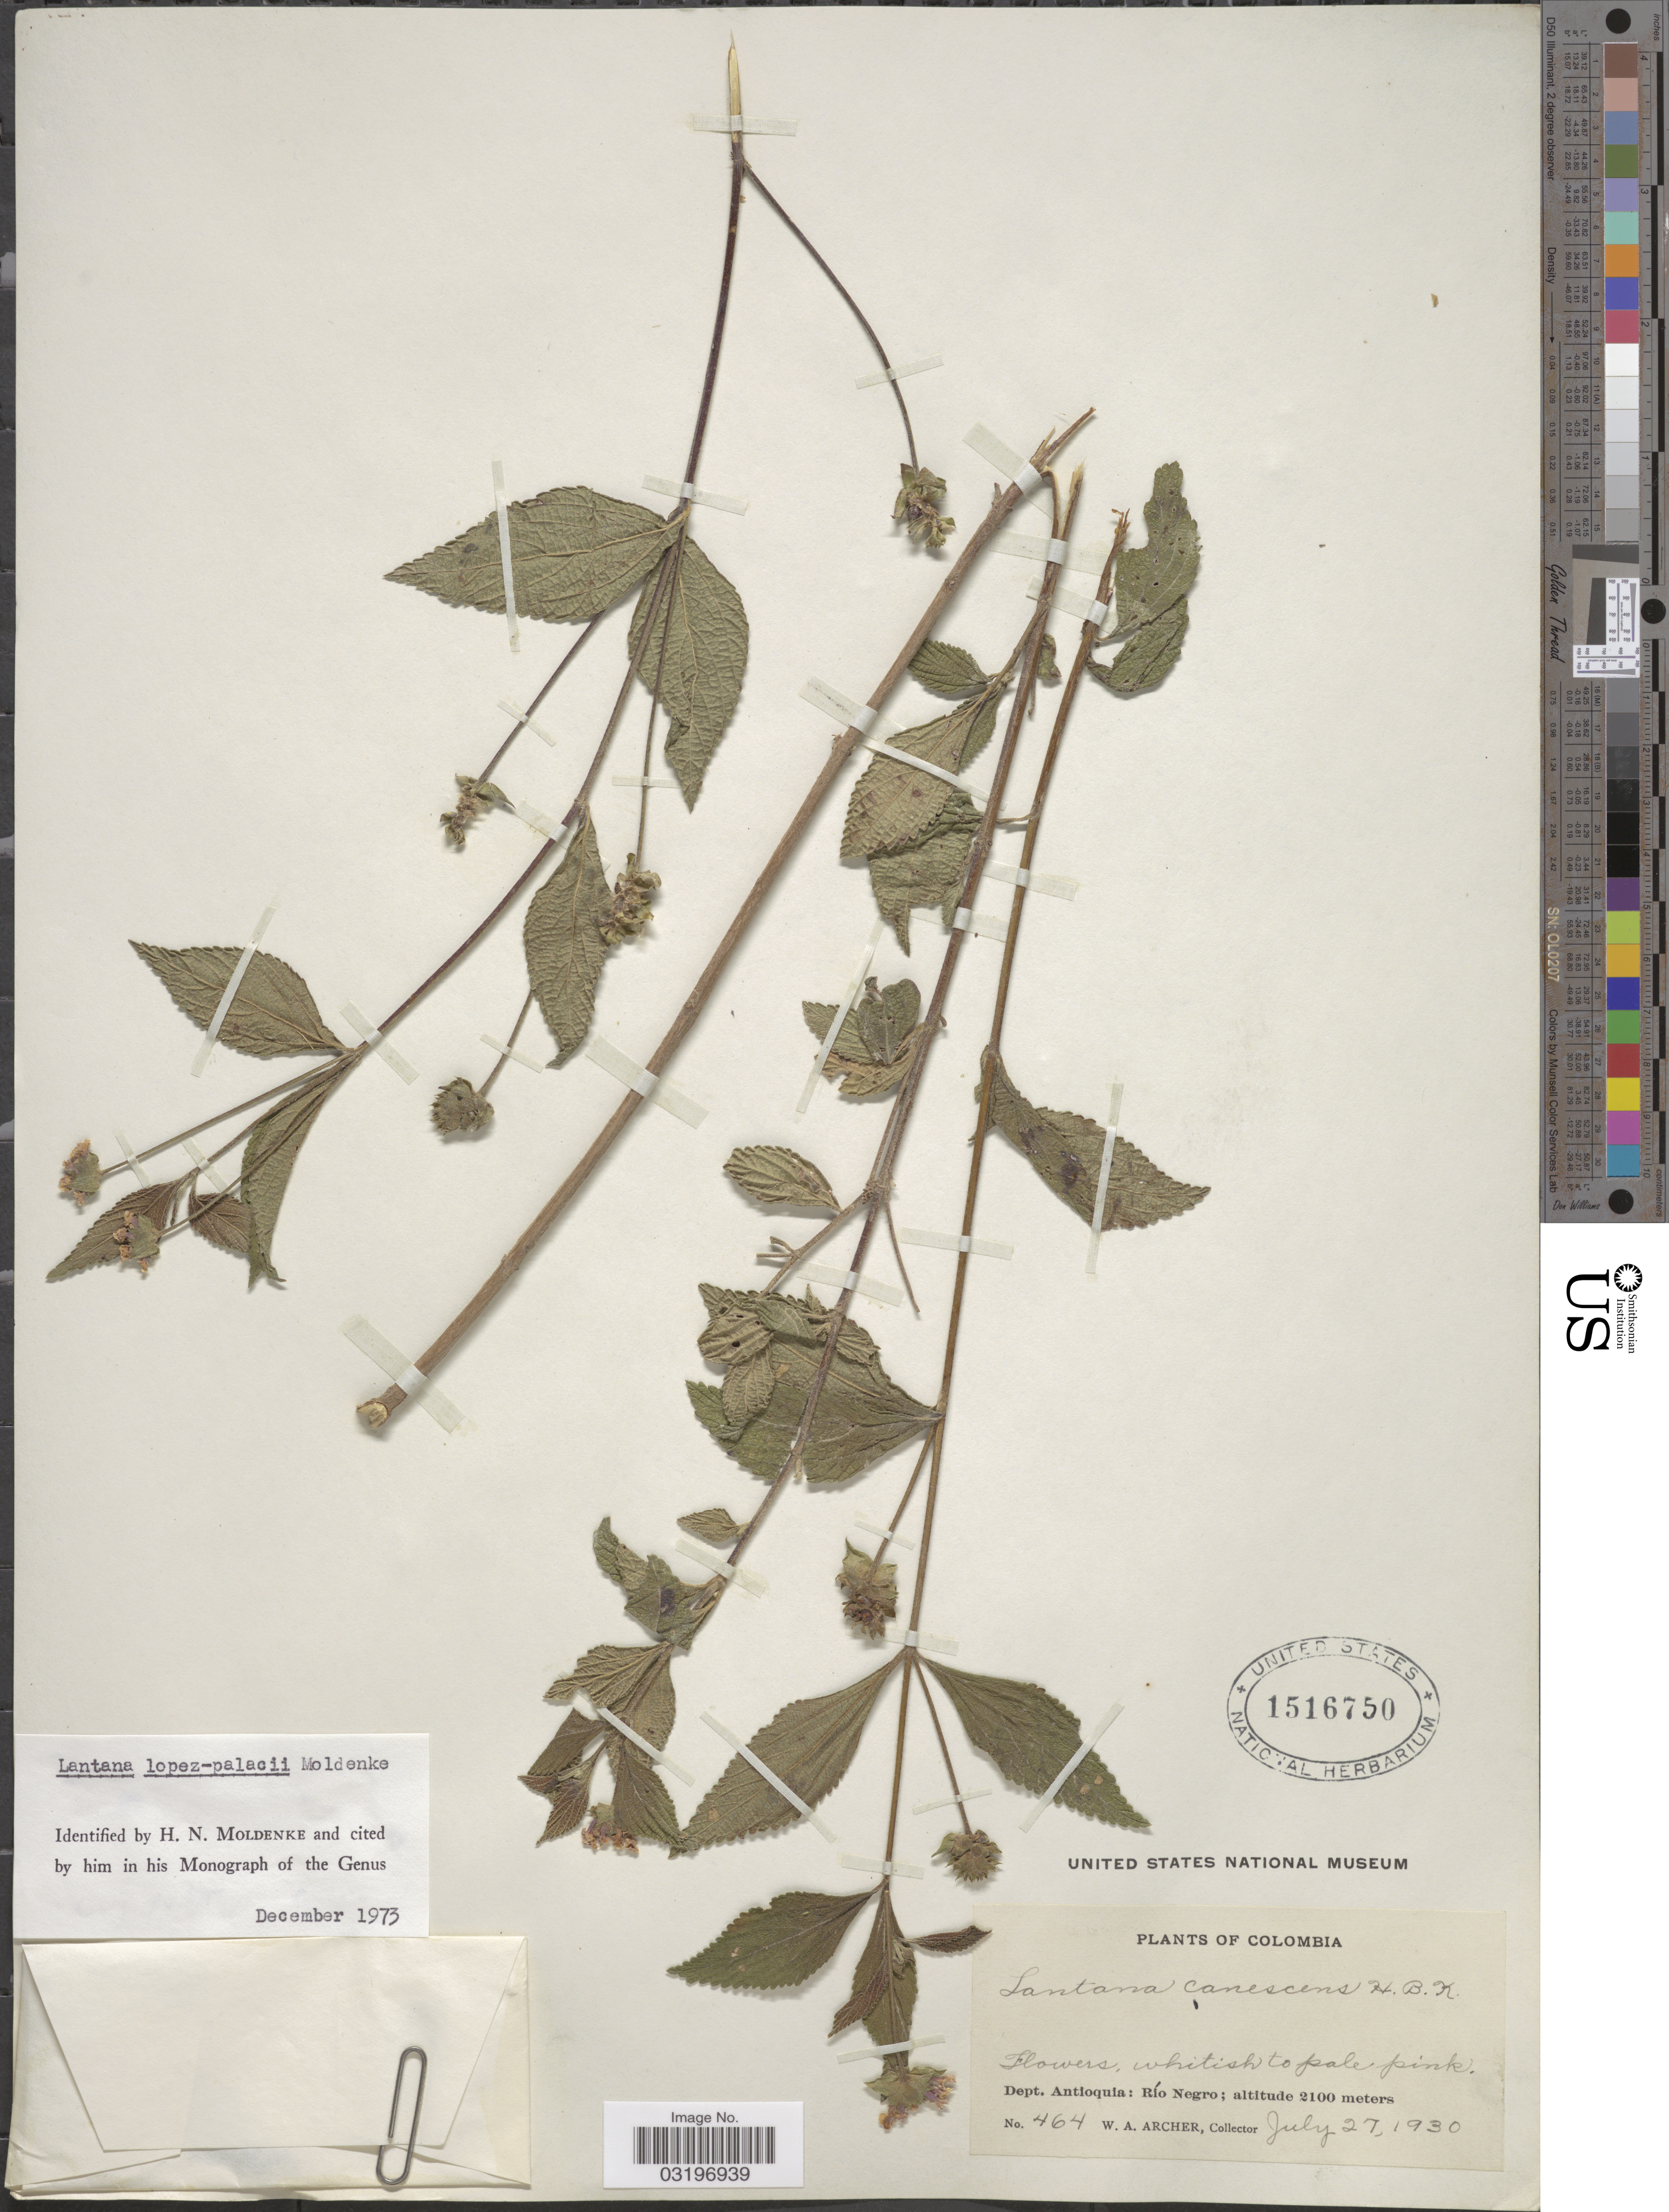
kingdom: Plantae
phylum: Tracheophyta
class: Magnoliopsida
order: Lamiales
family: Verbenaceae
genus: Lantana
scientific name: Lantana lopez-palacii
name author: Moldenke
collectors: W. Archer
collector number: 464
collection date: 1930-07-27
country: Colombia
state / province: Antioquia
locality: Dept. Antioquia: Río Negro.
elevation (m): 2100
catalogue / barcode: US 1516750